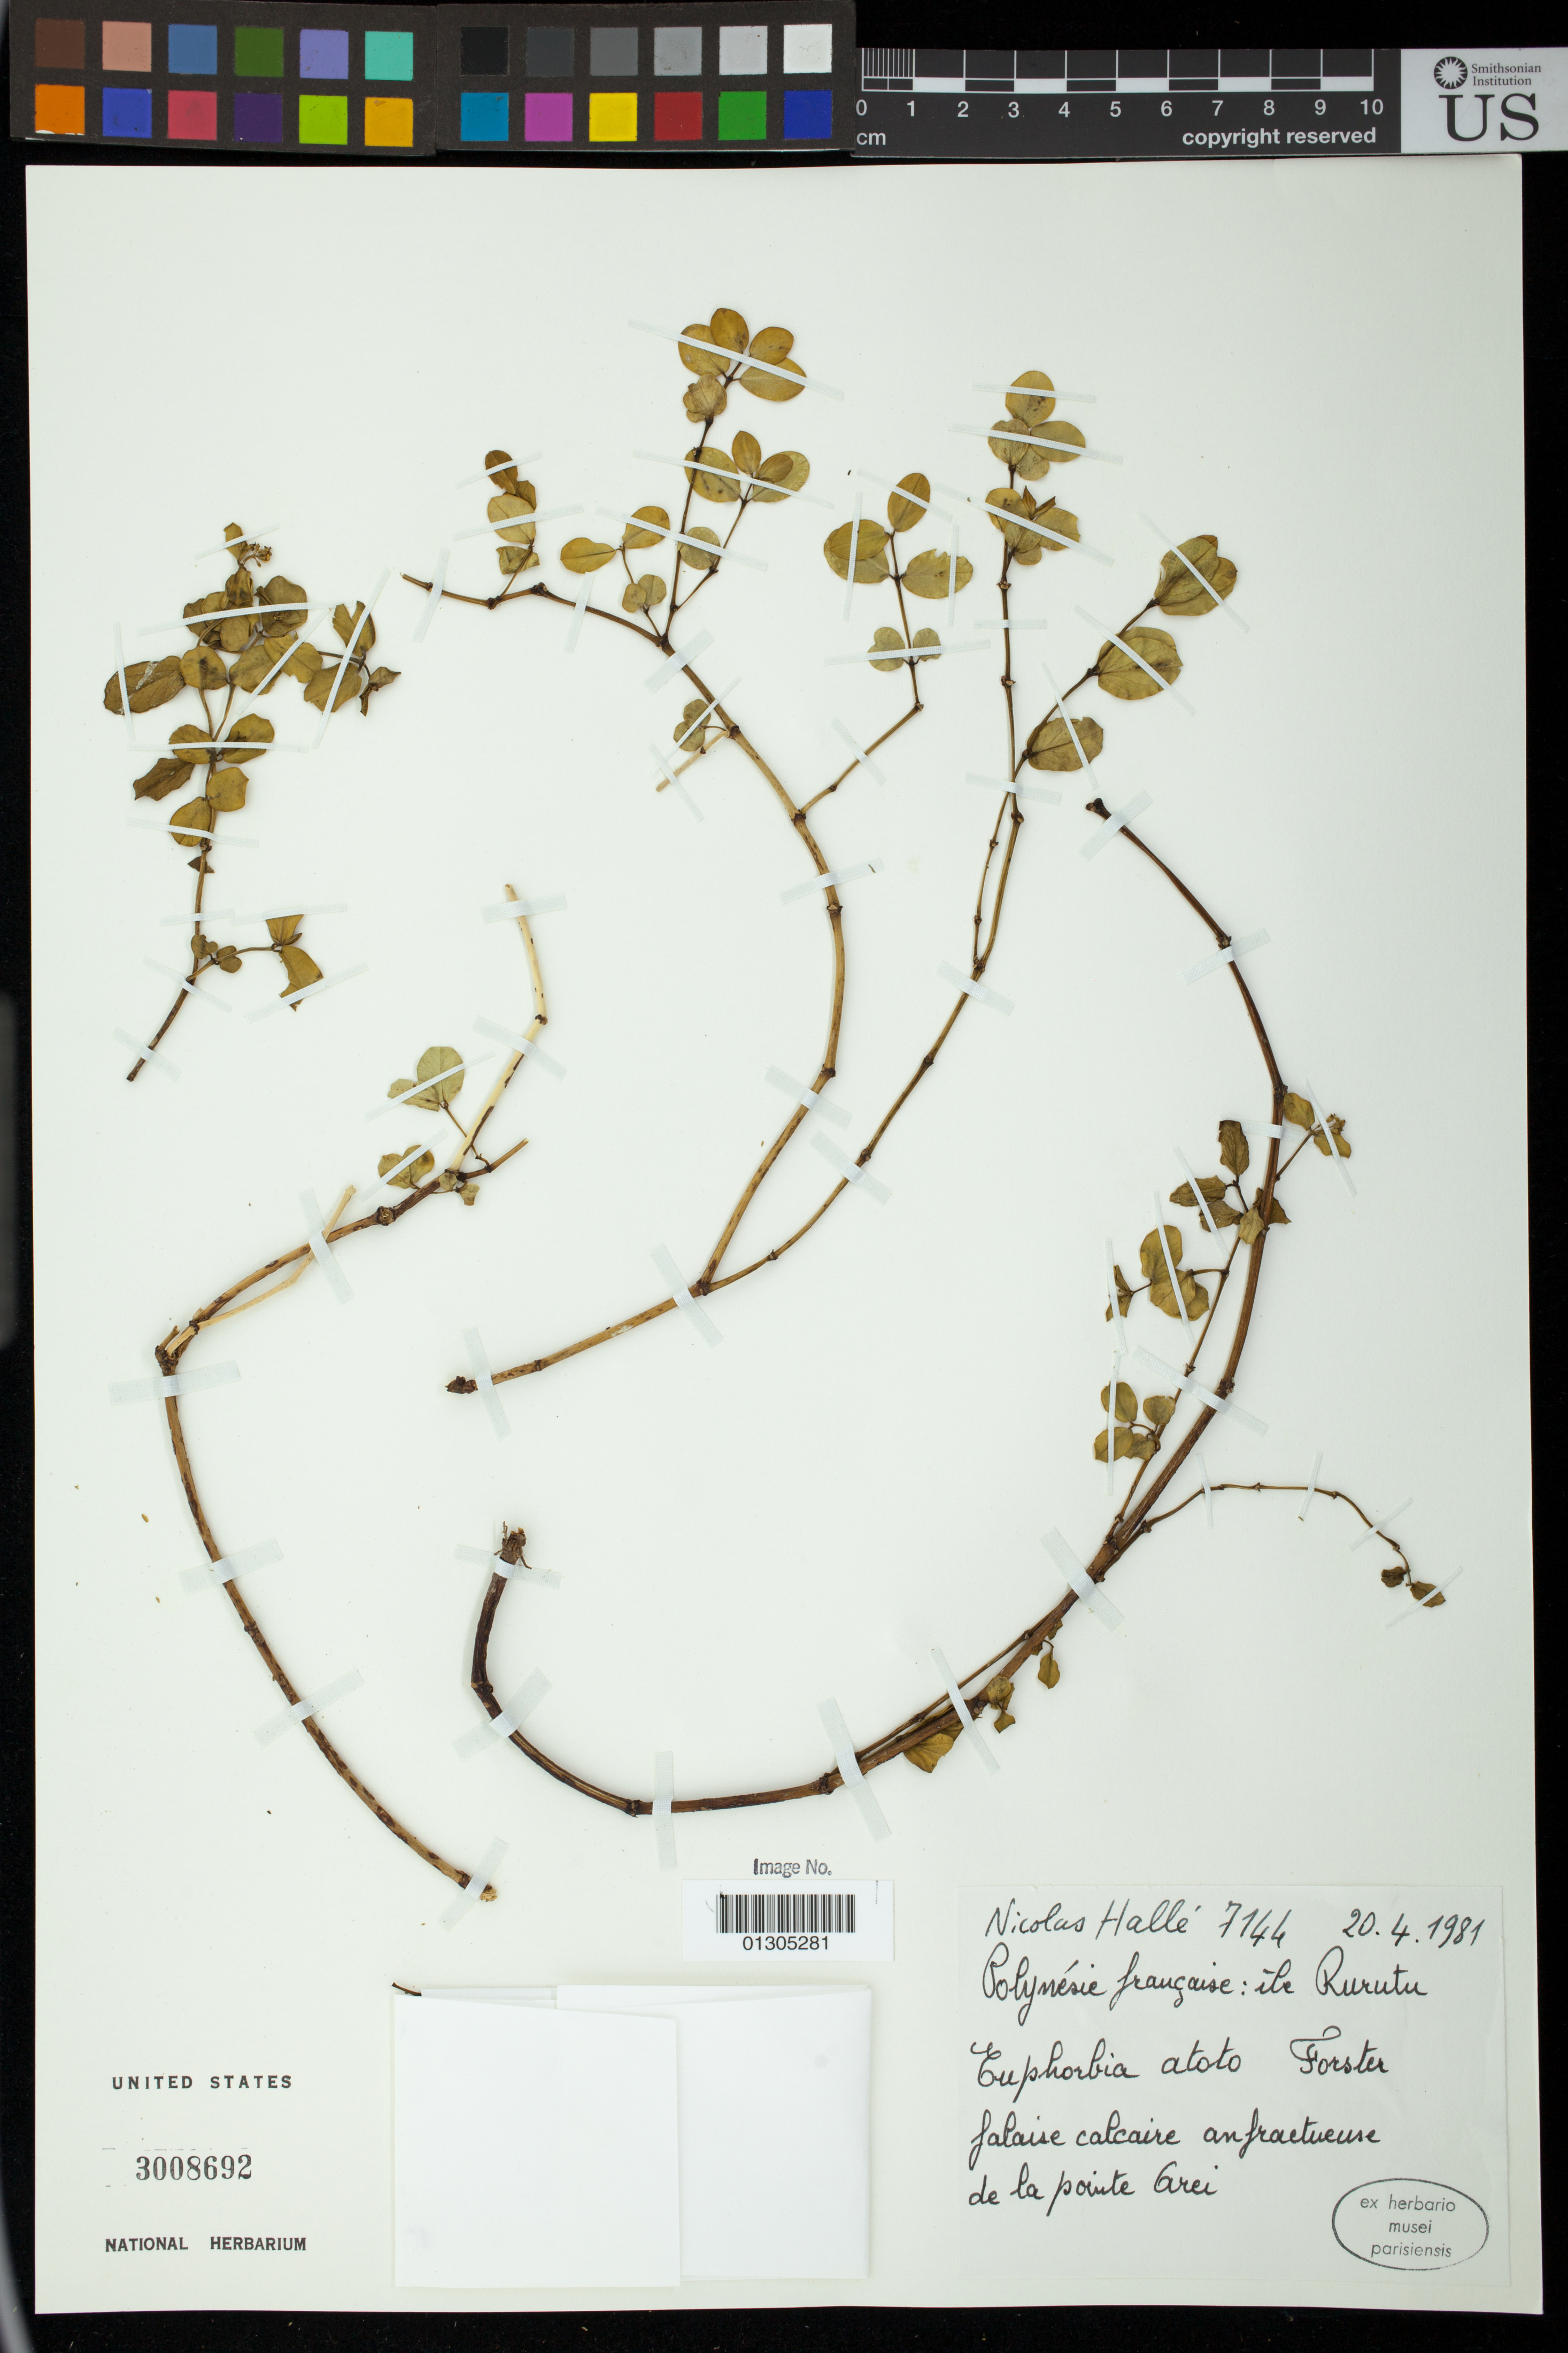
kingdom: Plantae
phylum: Tracheophyta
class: Magnoliopsida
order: Malpighiales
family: Euphorbiaceae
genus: Euphorbia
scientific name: Euphorbia atoto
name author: G. Forst.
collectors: N. Hallé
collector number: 7144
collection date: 1981-04-20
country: French Polynesia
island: Rurutu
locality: ile Rurutu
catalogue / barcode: US 3008692